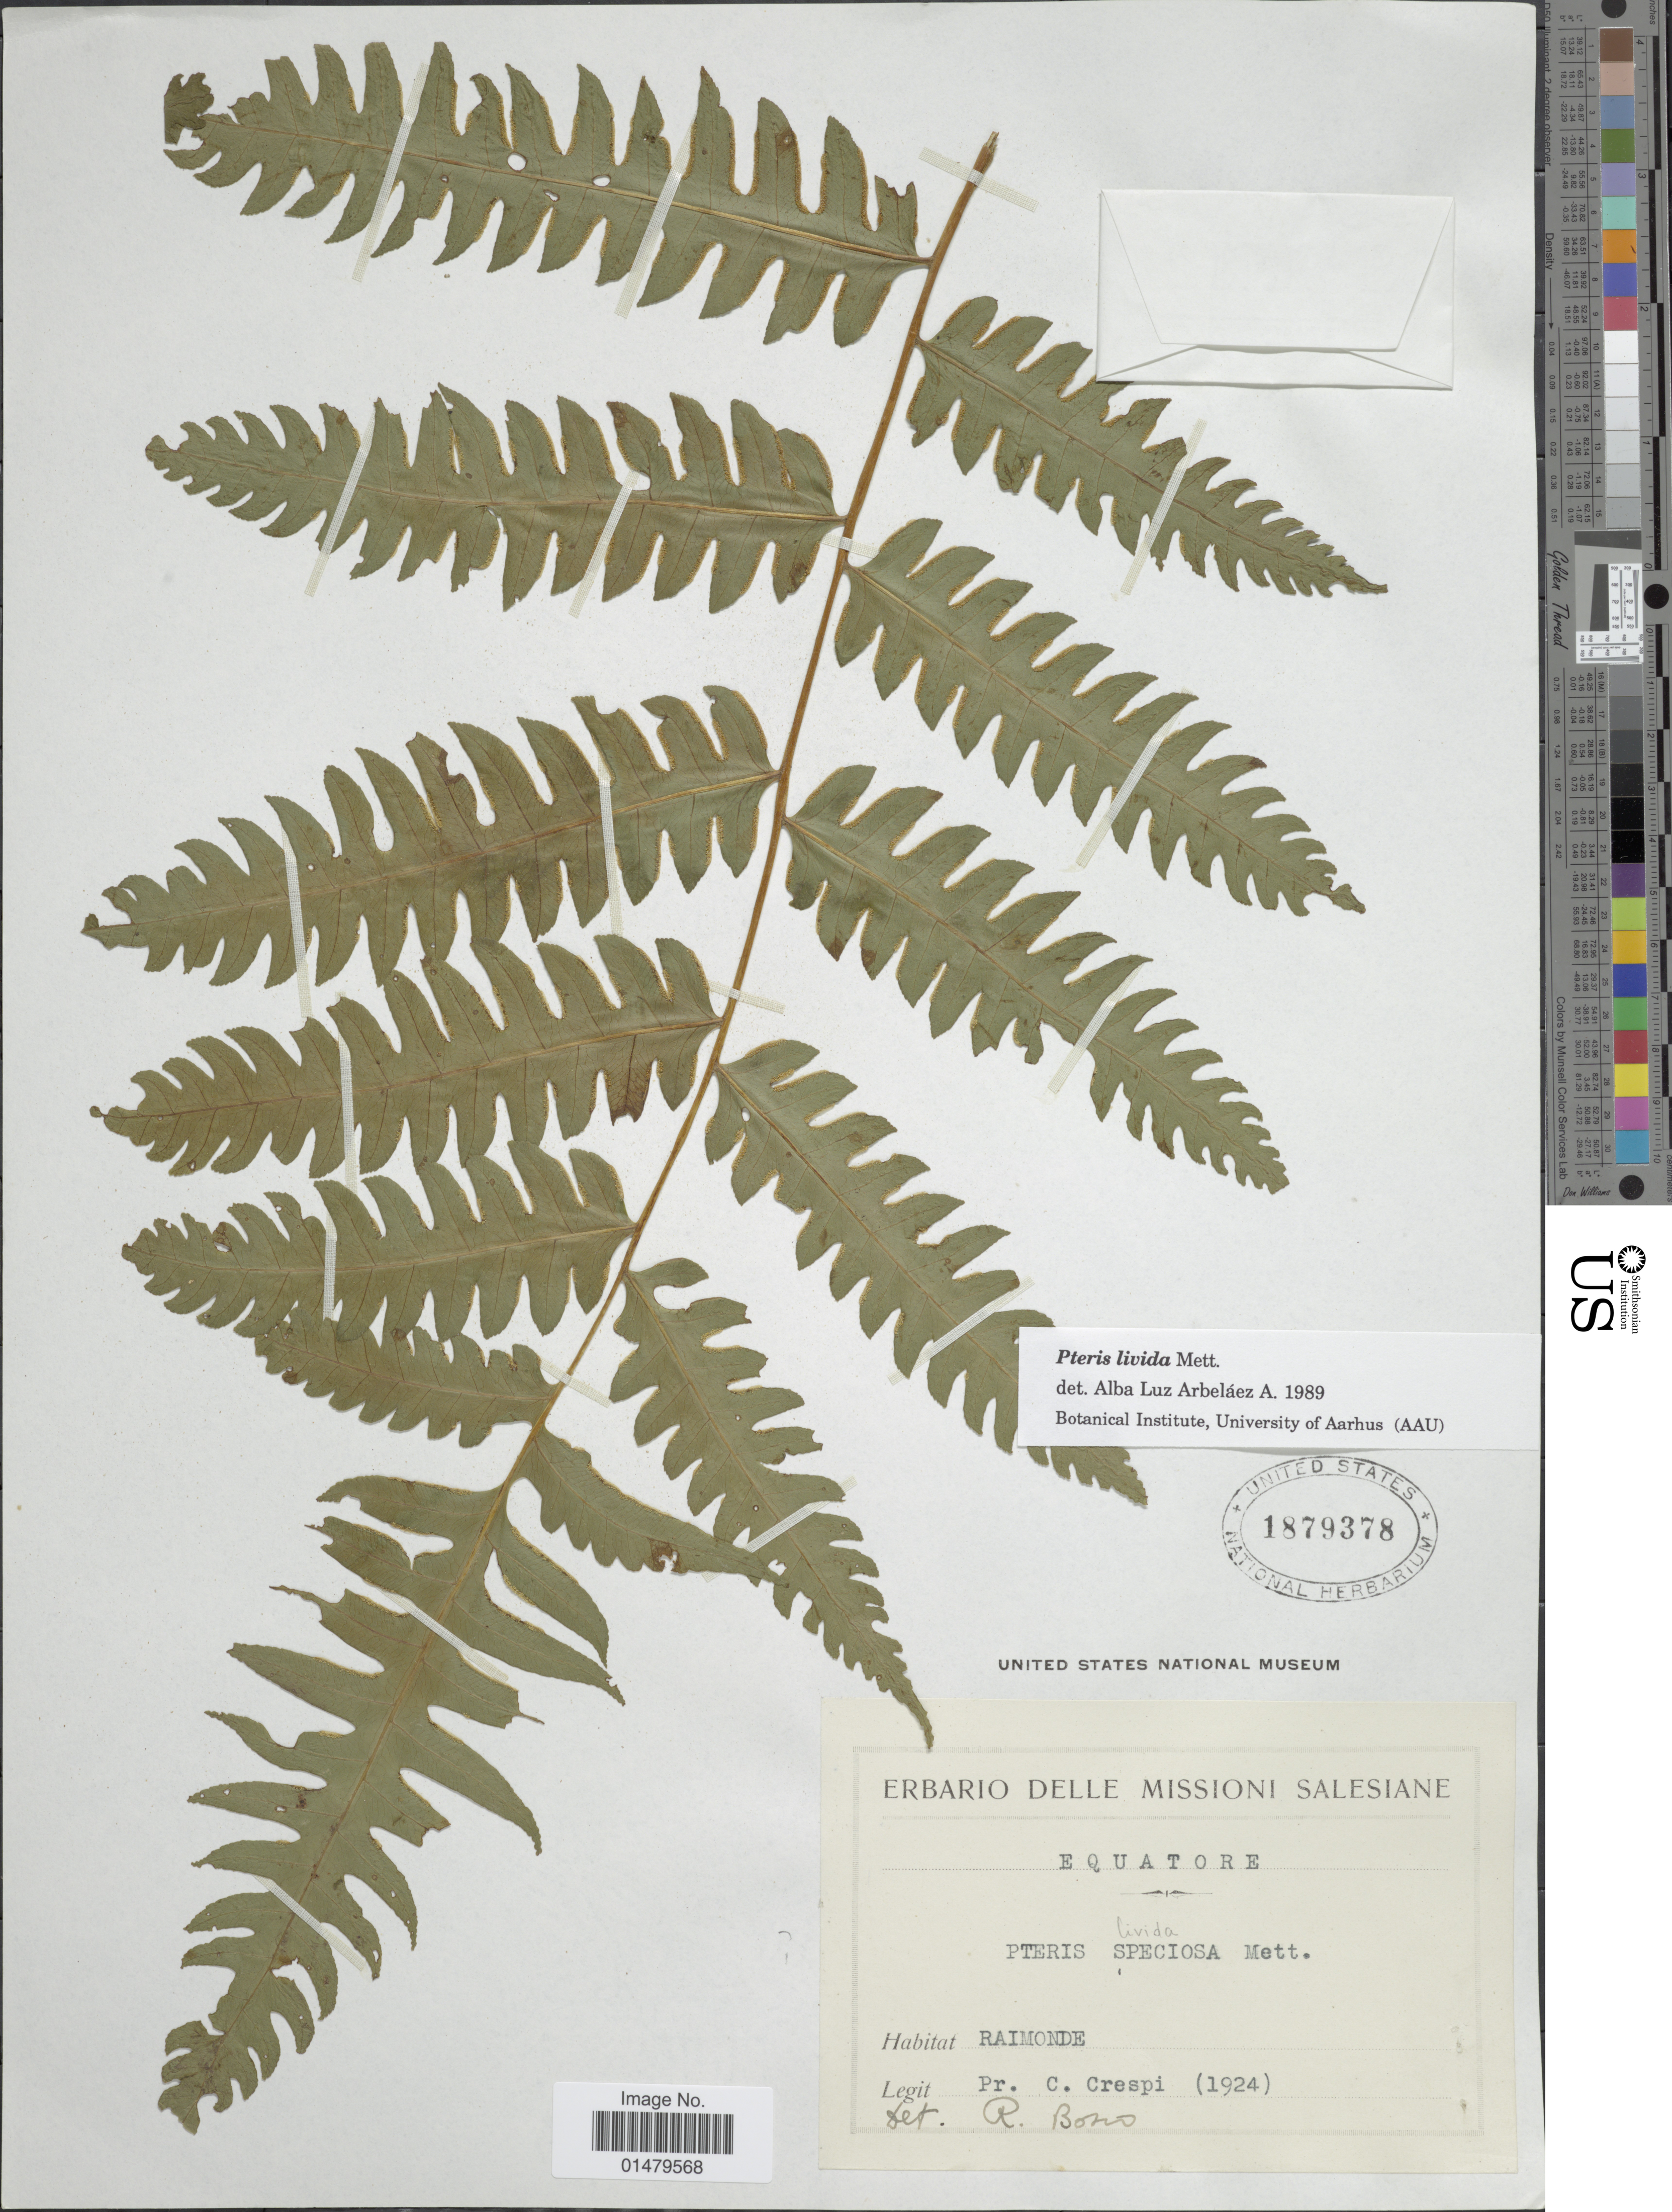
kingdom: Plantae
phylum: Tracheophyta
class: Polypodiopsida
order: Polypodiales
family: Pteridaceae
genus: Pteris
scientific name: Pteris livida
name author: Mett. in Triana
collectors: C. Crespi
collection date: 1924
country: Ecuador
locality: Equatore. Raimonde.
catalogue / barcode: US 1879378